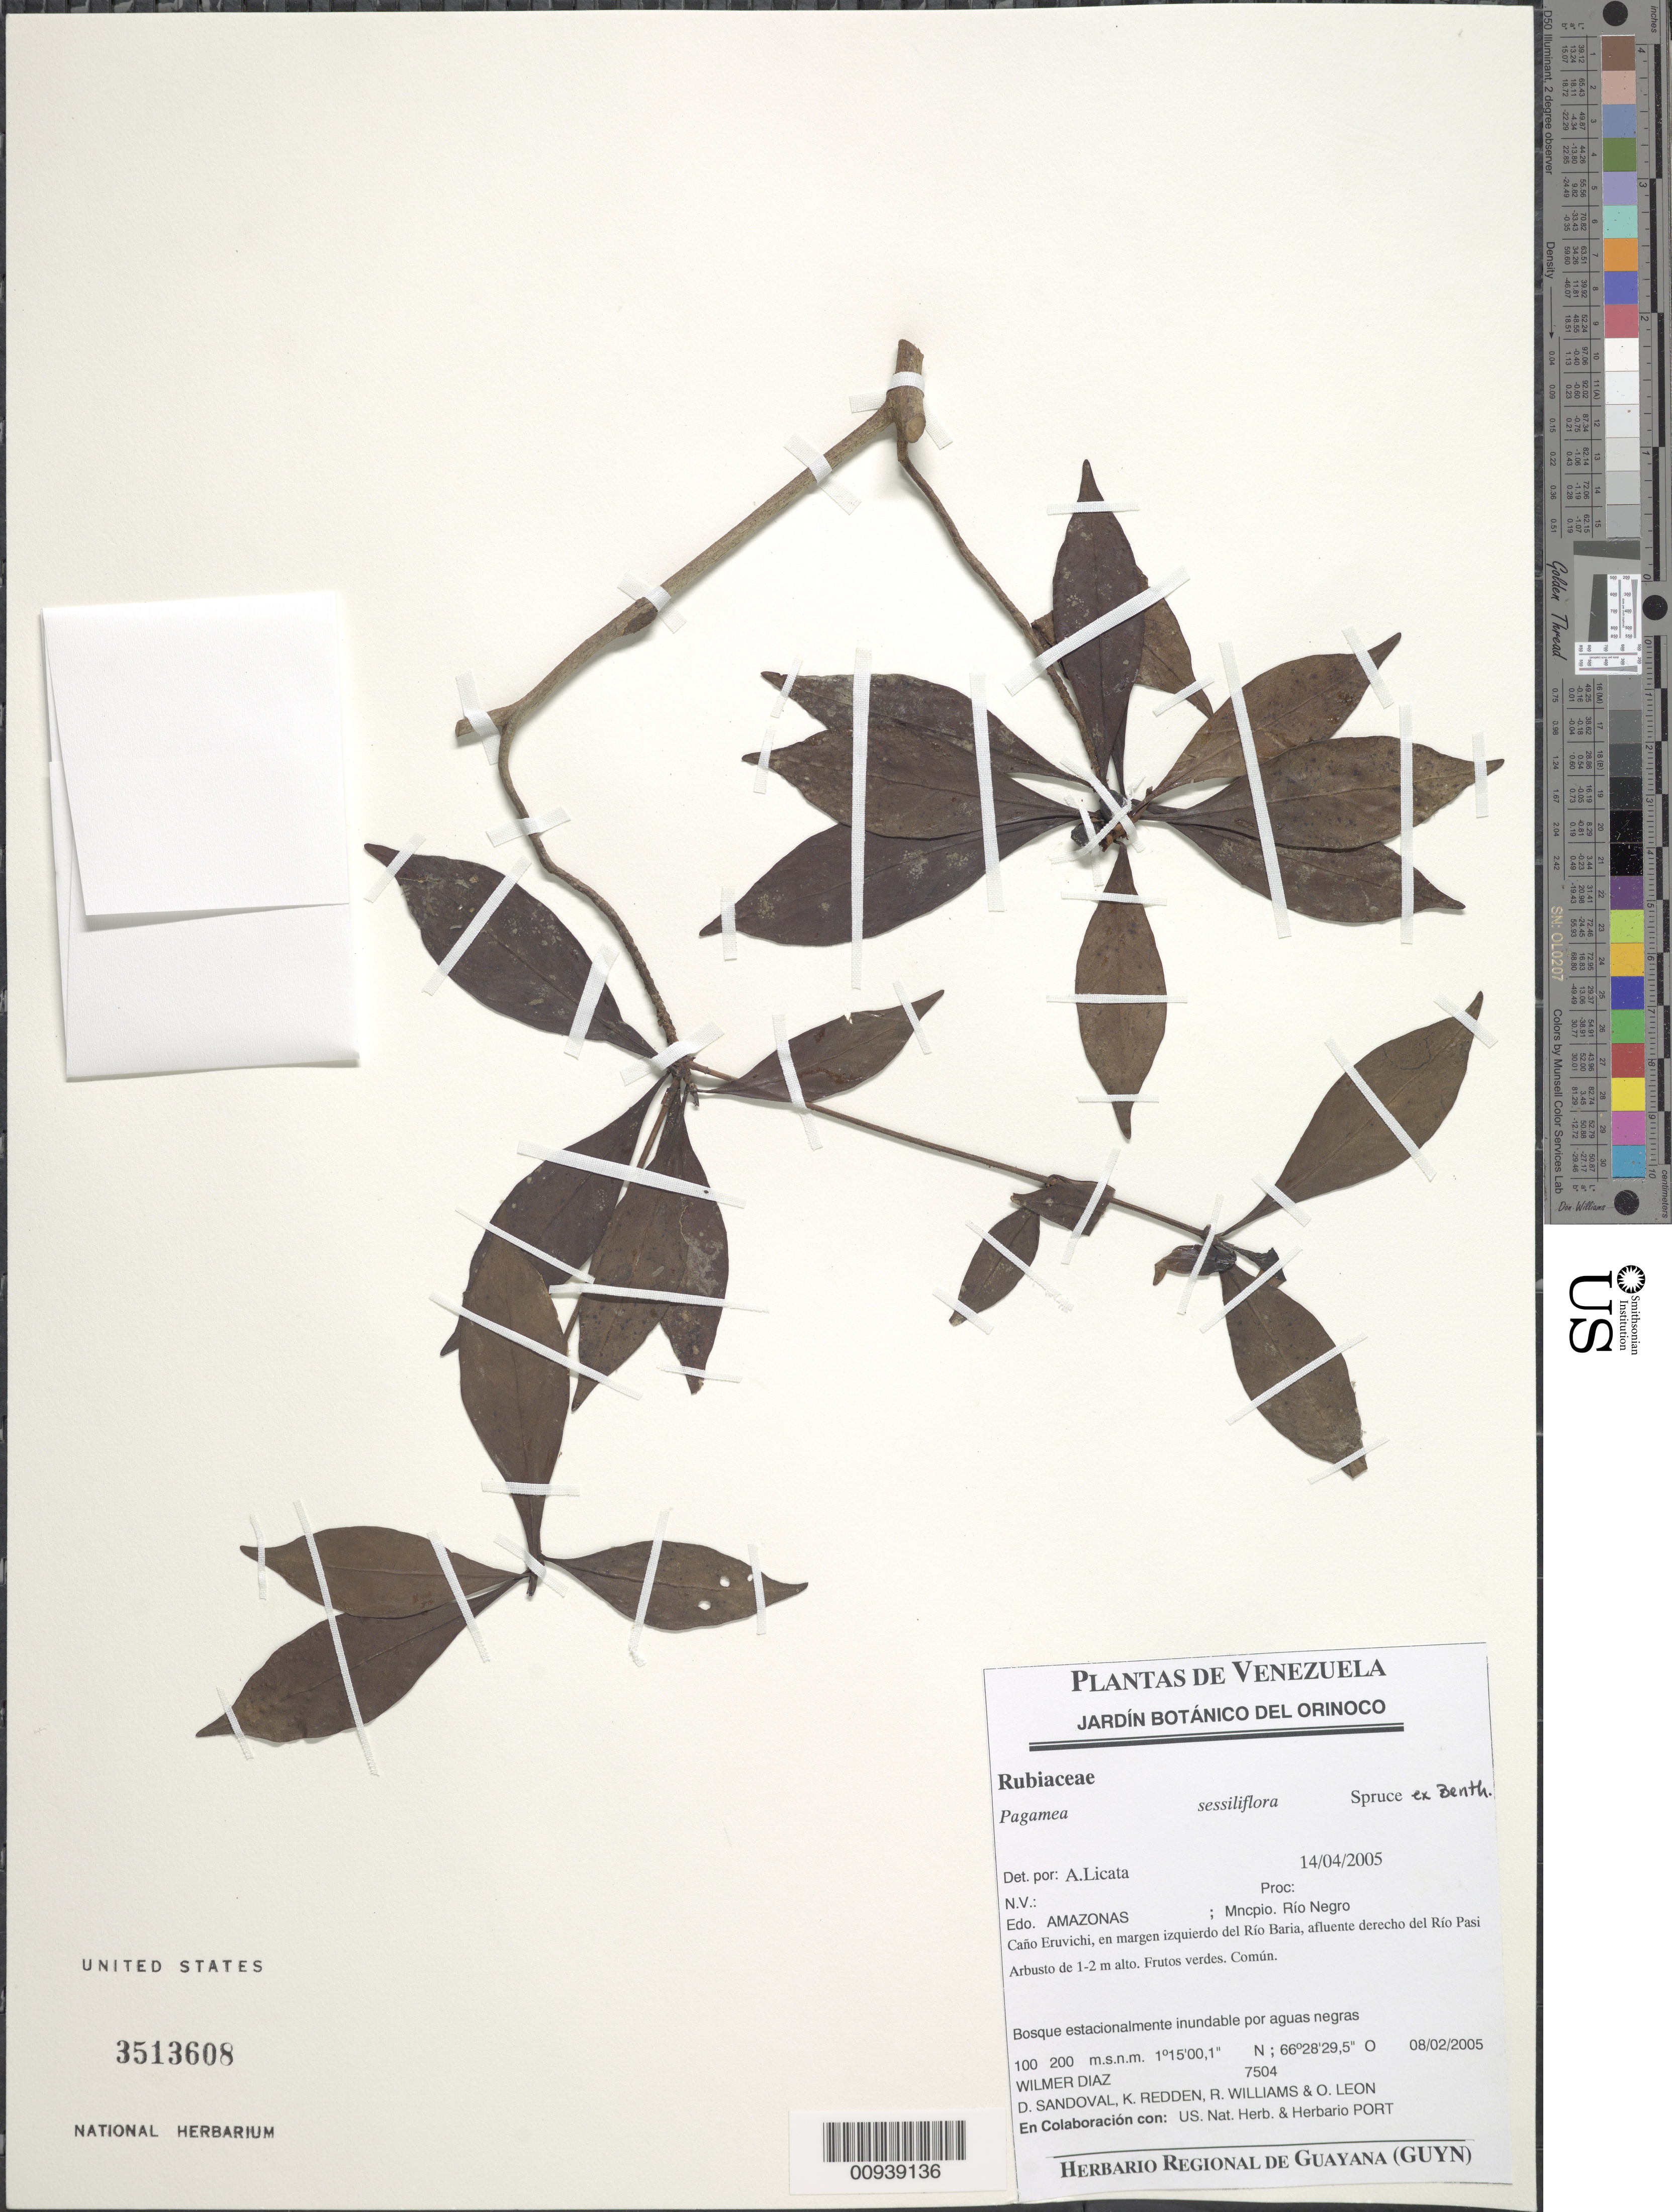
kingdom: Plantae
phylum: Tracheophyta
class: Magnoliopsida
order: Gentianales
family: Rubiaceae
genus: Pagamea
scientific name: Pagamea sessiliflora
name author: Spruce ex Benth.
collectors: W. Díaz P., D. Sandoval, K. M. Redden, R. Williams & O. León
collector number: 7504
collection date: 2005-02-08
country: Venezuela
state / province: Amazonas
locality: Edo. Amazonas, Mncpio. Rio Negro, Cano Eruvichi, en margen izquierdo del Rio Baria, afluente derecho del Rio Pasi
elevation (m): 100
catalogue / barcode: US 3513608